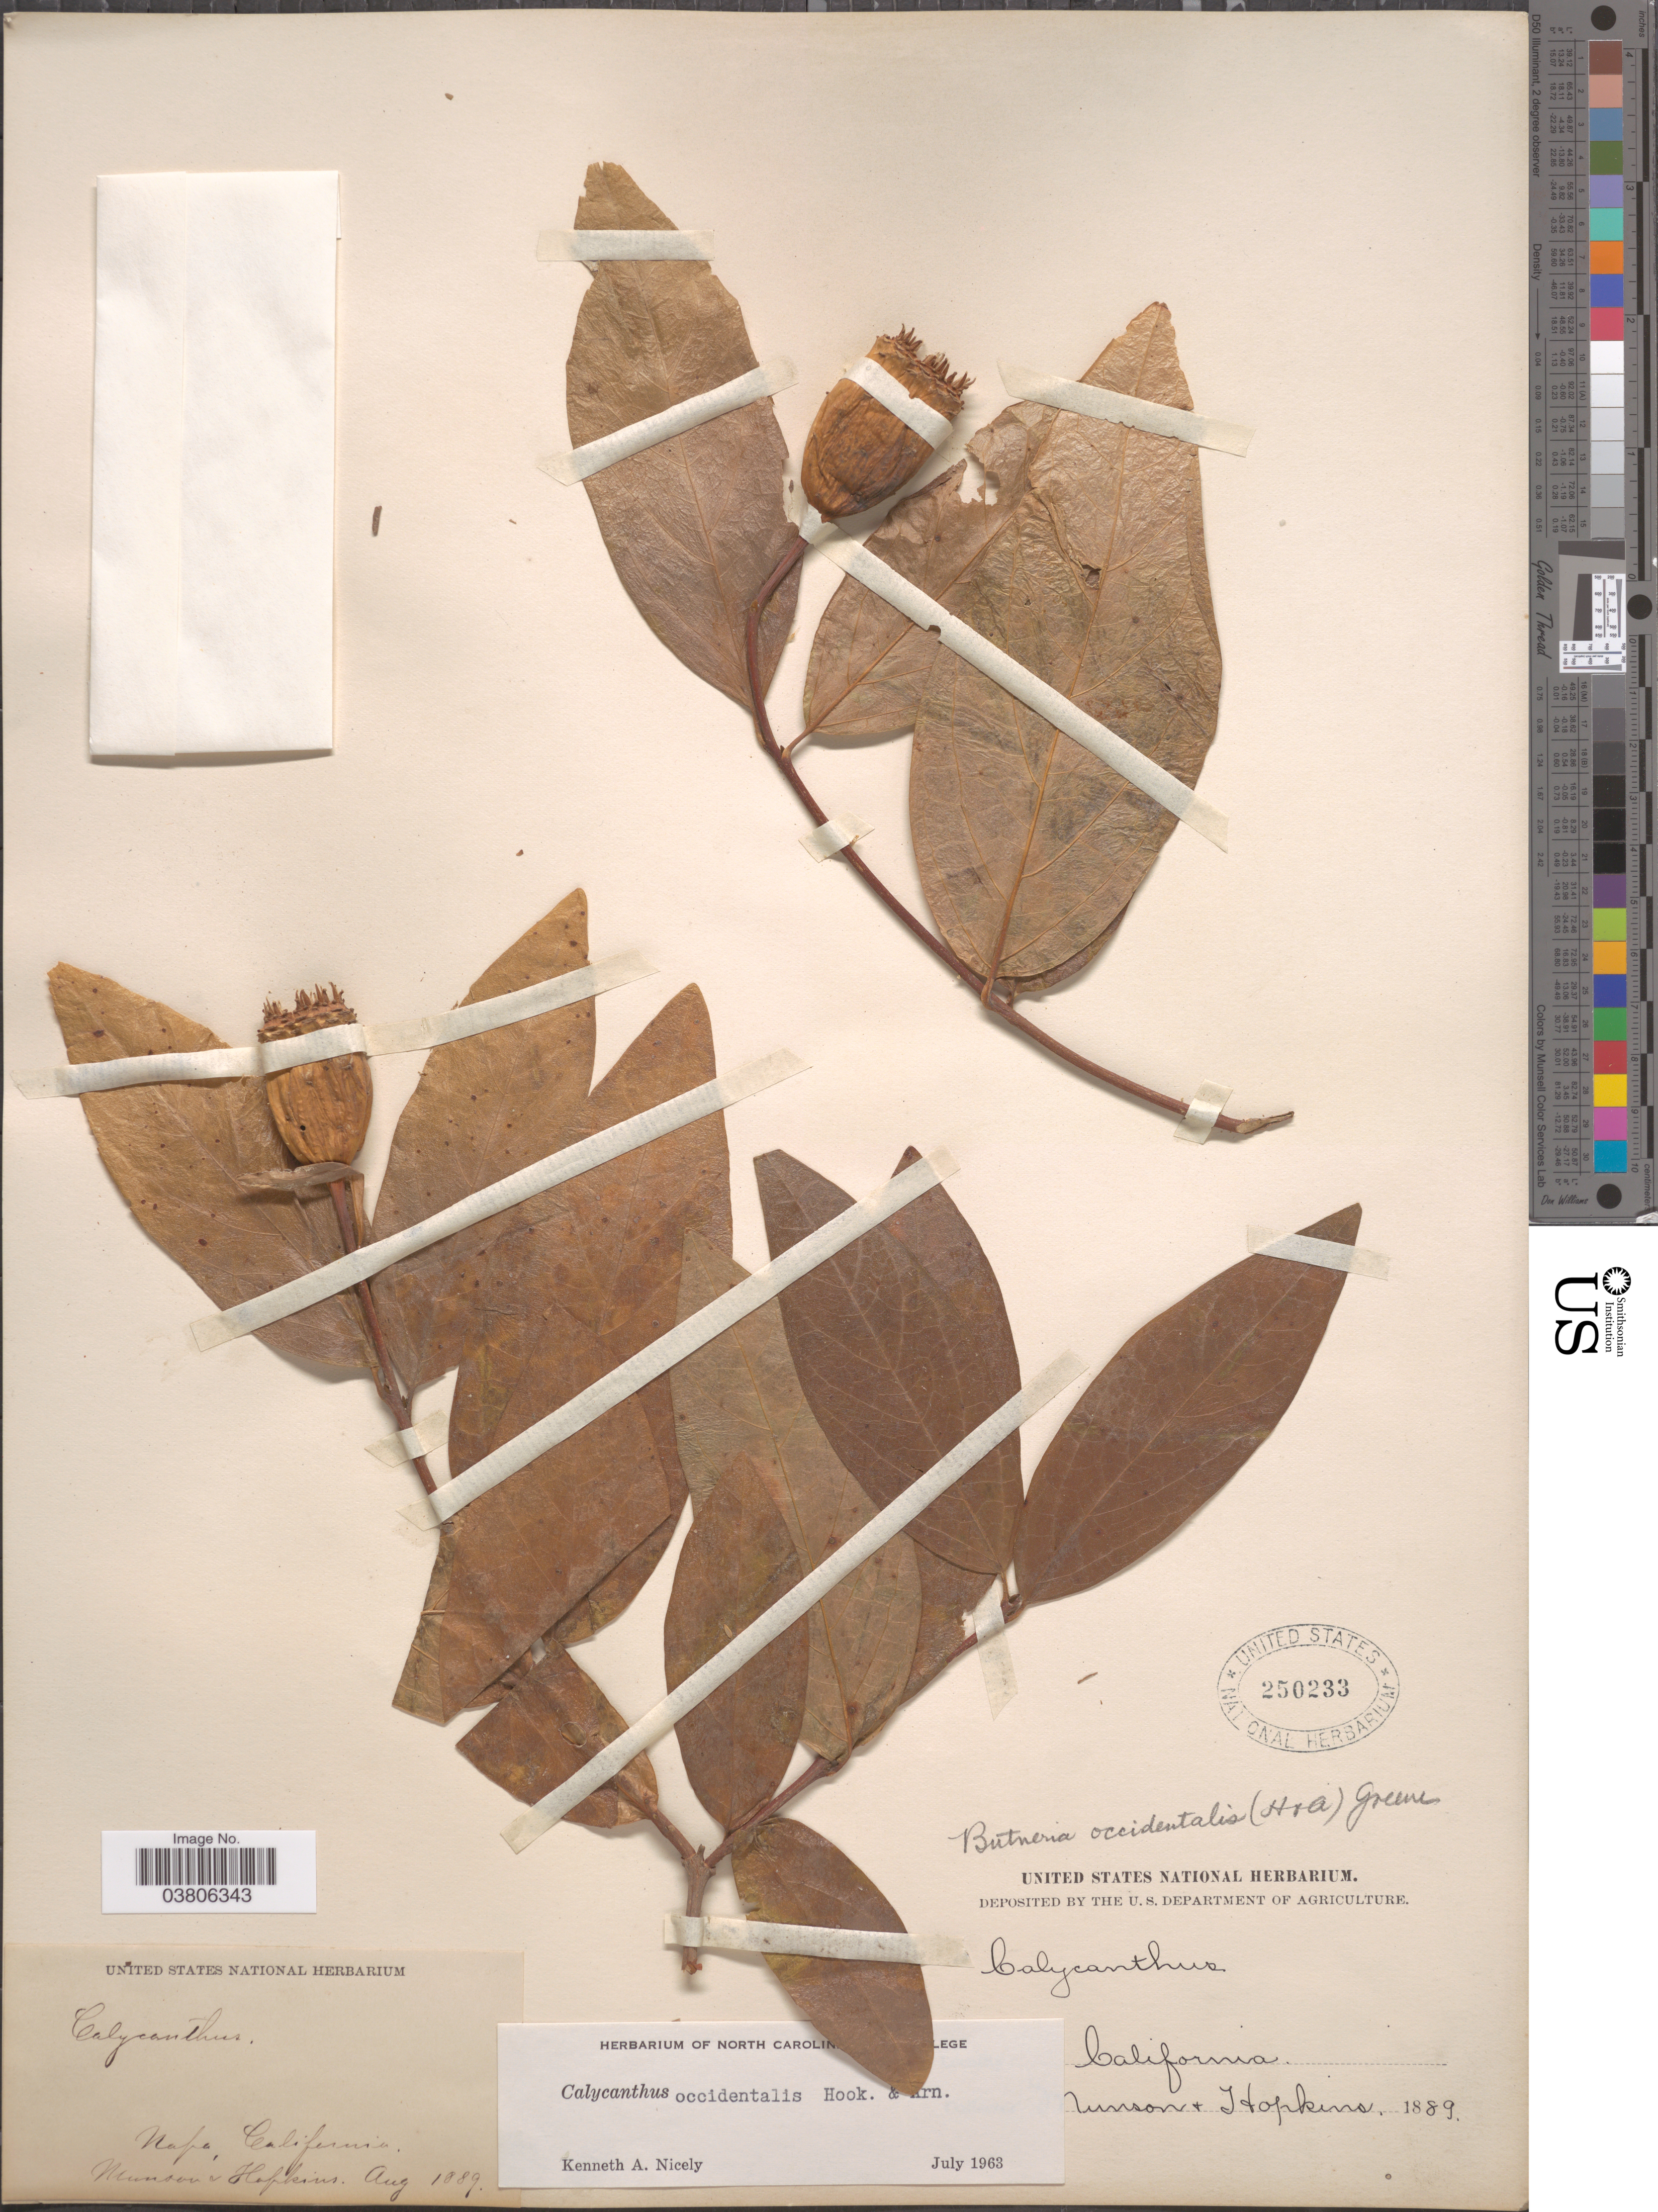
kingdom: Plantae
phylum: Tracheophyta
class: Magnoliopsida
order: Laurales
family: Calycanthaceae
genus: Calycanthus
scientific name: Calycanthus occidentalis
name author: Hook. & Arn.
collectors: -. Munson & -- Hopkins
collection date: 1889-08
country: United States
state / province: California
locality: Napa.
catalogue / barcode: US 250233